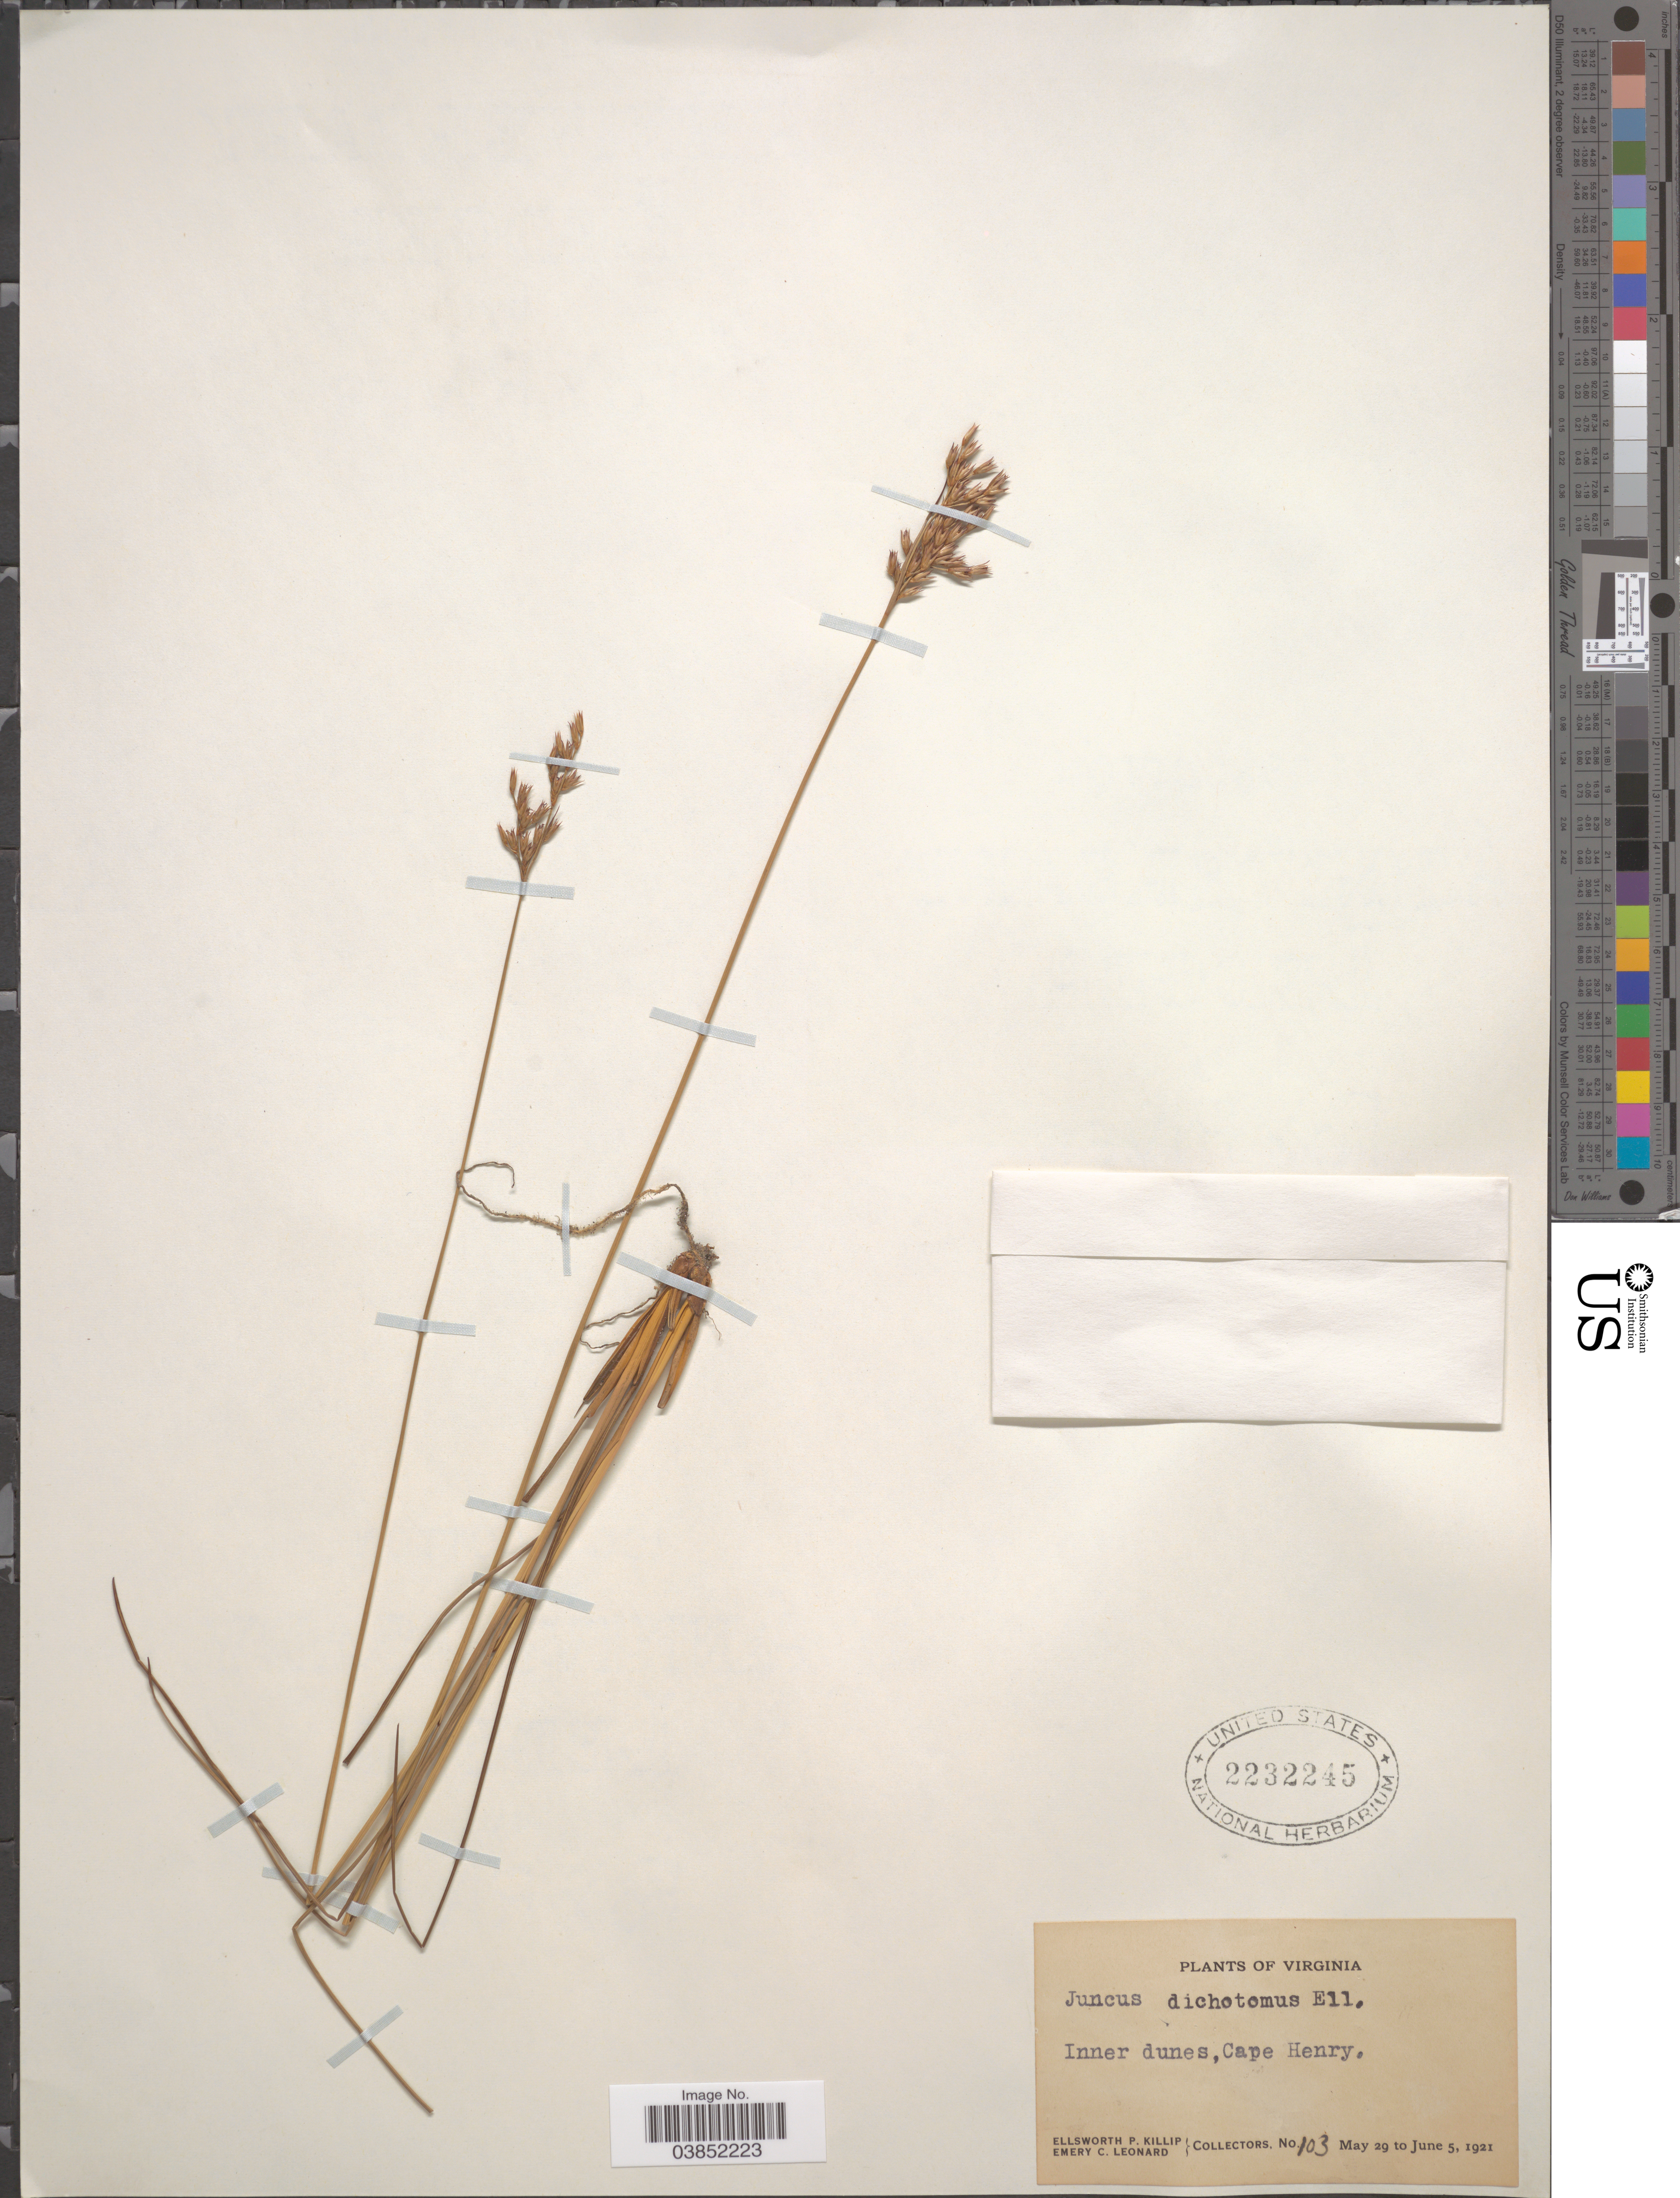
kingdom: Plantae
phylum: Tracheophyta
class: Liliopsida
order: Poales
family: Juncaceae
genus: Juncus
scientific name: Juncus dichotomus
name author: Elliott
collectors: E. P. Killip & E. C. Leonard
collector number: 103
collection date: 1921-05-29/1921-06-05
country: United States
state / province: Virginia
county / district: City of Virginia Beach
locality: Inner dunes, Cape Henry.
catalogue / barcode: US 2232245